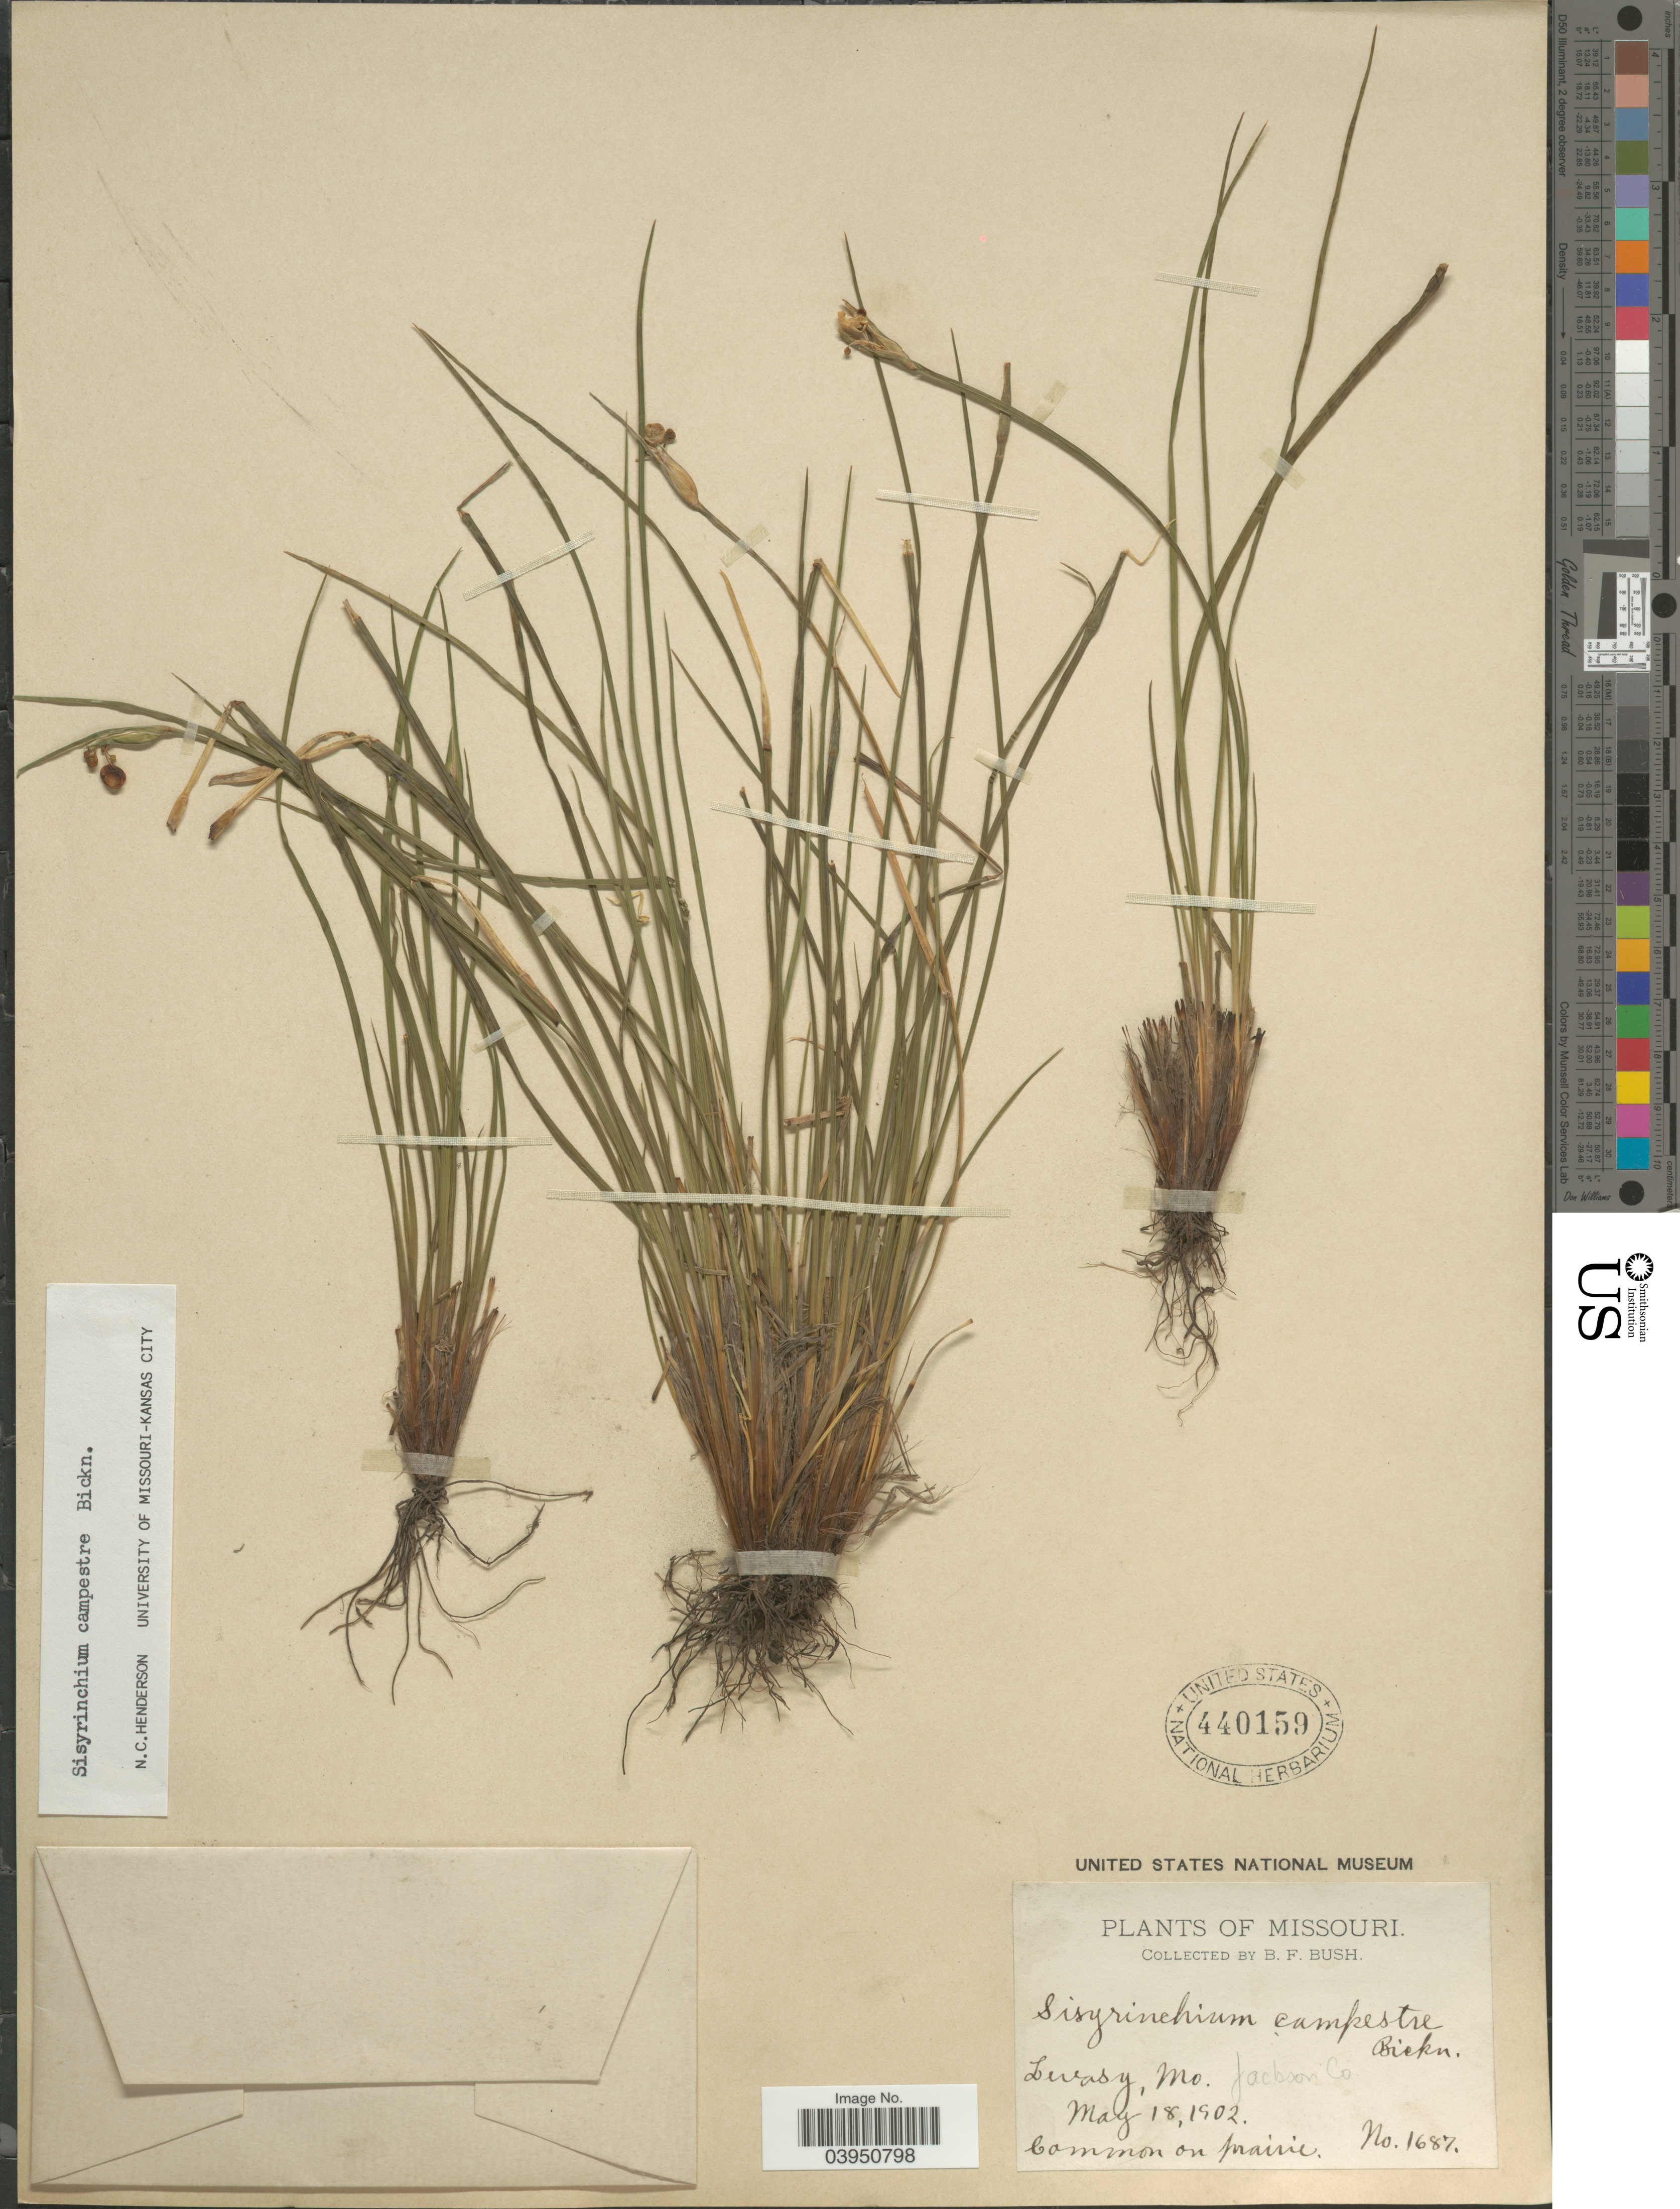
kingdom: Plantae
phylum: Tracheophyta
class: Liliopsida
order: Asparagales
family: Iridaceae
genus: Sisyrinchium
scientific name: Sisyrinchium campestre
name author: E.P. Bicknell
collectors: B. F. Bush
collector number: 1687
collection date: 1902-05-18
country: United States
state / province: Missouri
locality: Levasy. Jackson Co.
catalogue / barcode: US 440159